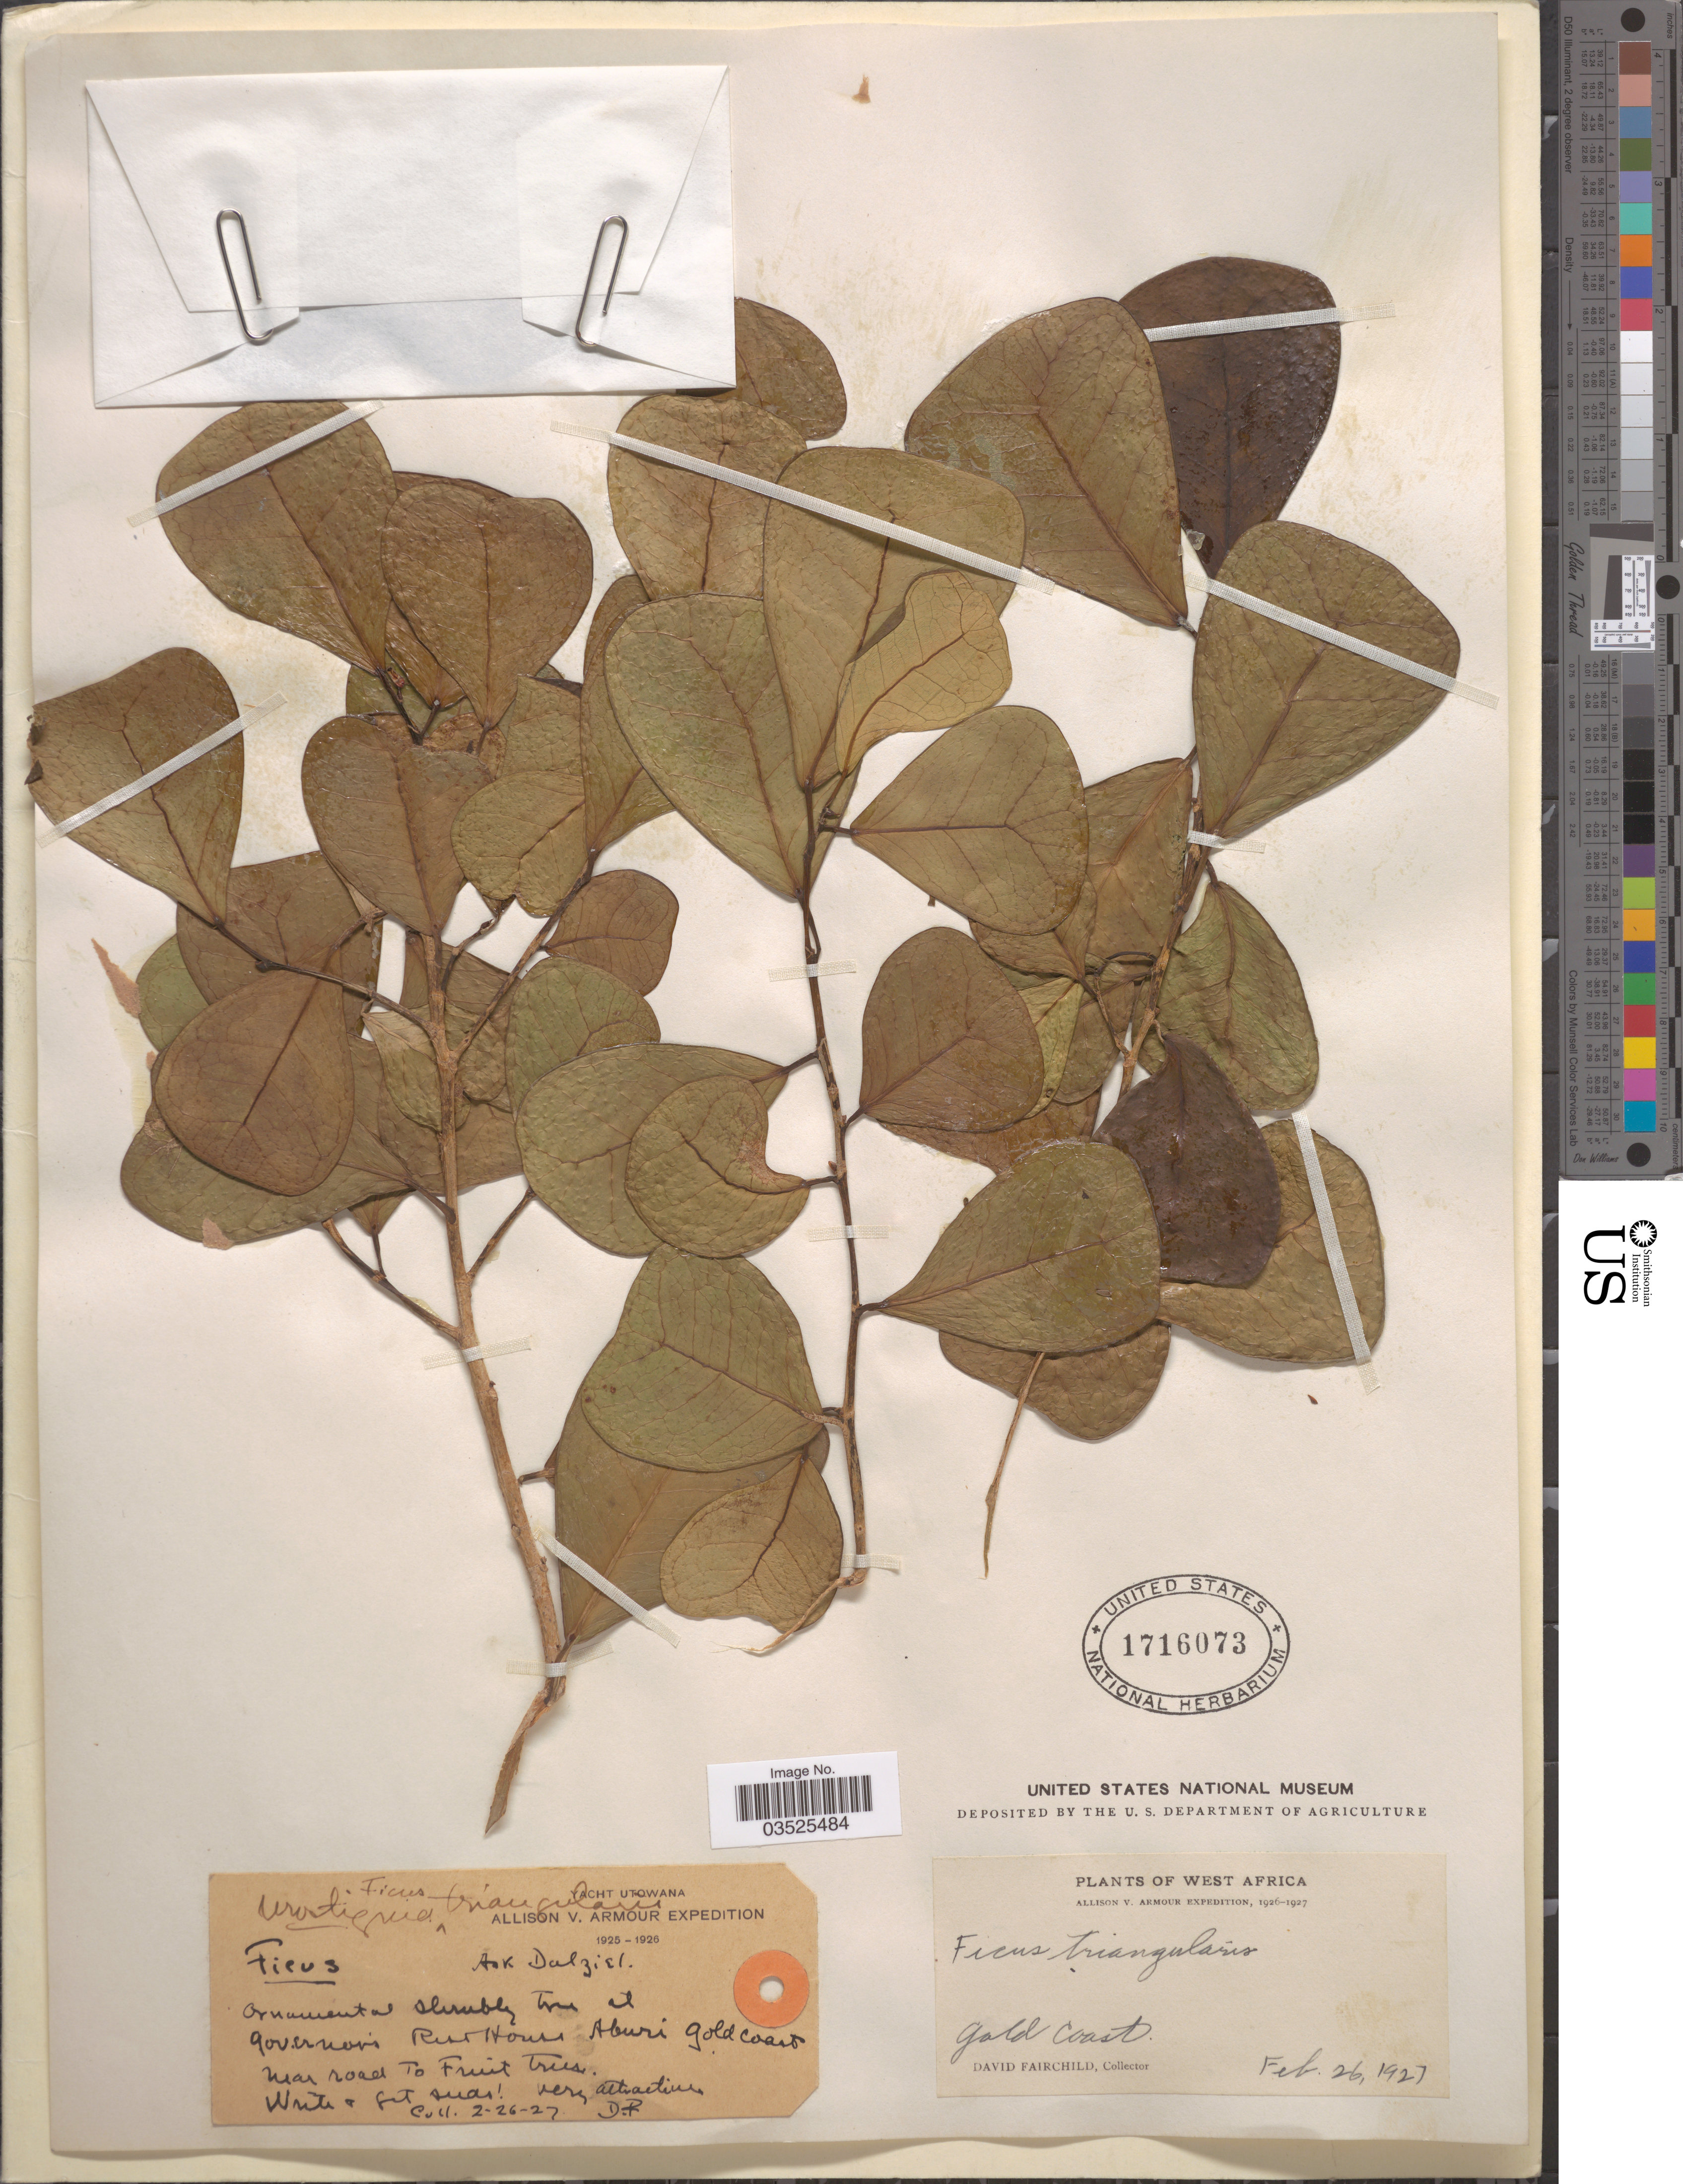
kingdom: Plantae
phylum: Tracheophyta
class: Magnoliopsida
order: Rosales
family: Moraceae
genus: Ficus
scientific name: Ficus triangularis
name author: Warb.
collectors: D. Fairchild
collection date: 1927-02-26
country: Ghana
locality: Rest House Aburi Gold Coast.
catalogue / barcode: US 1716073